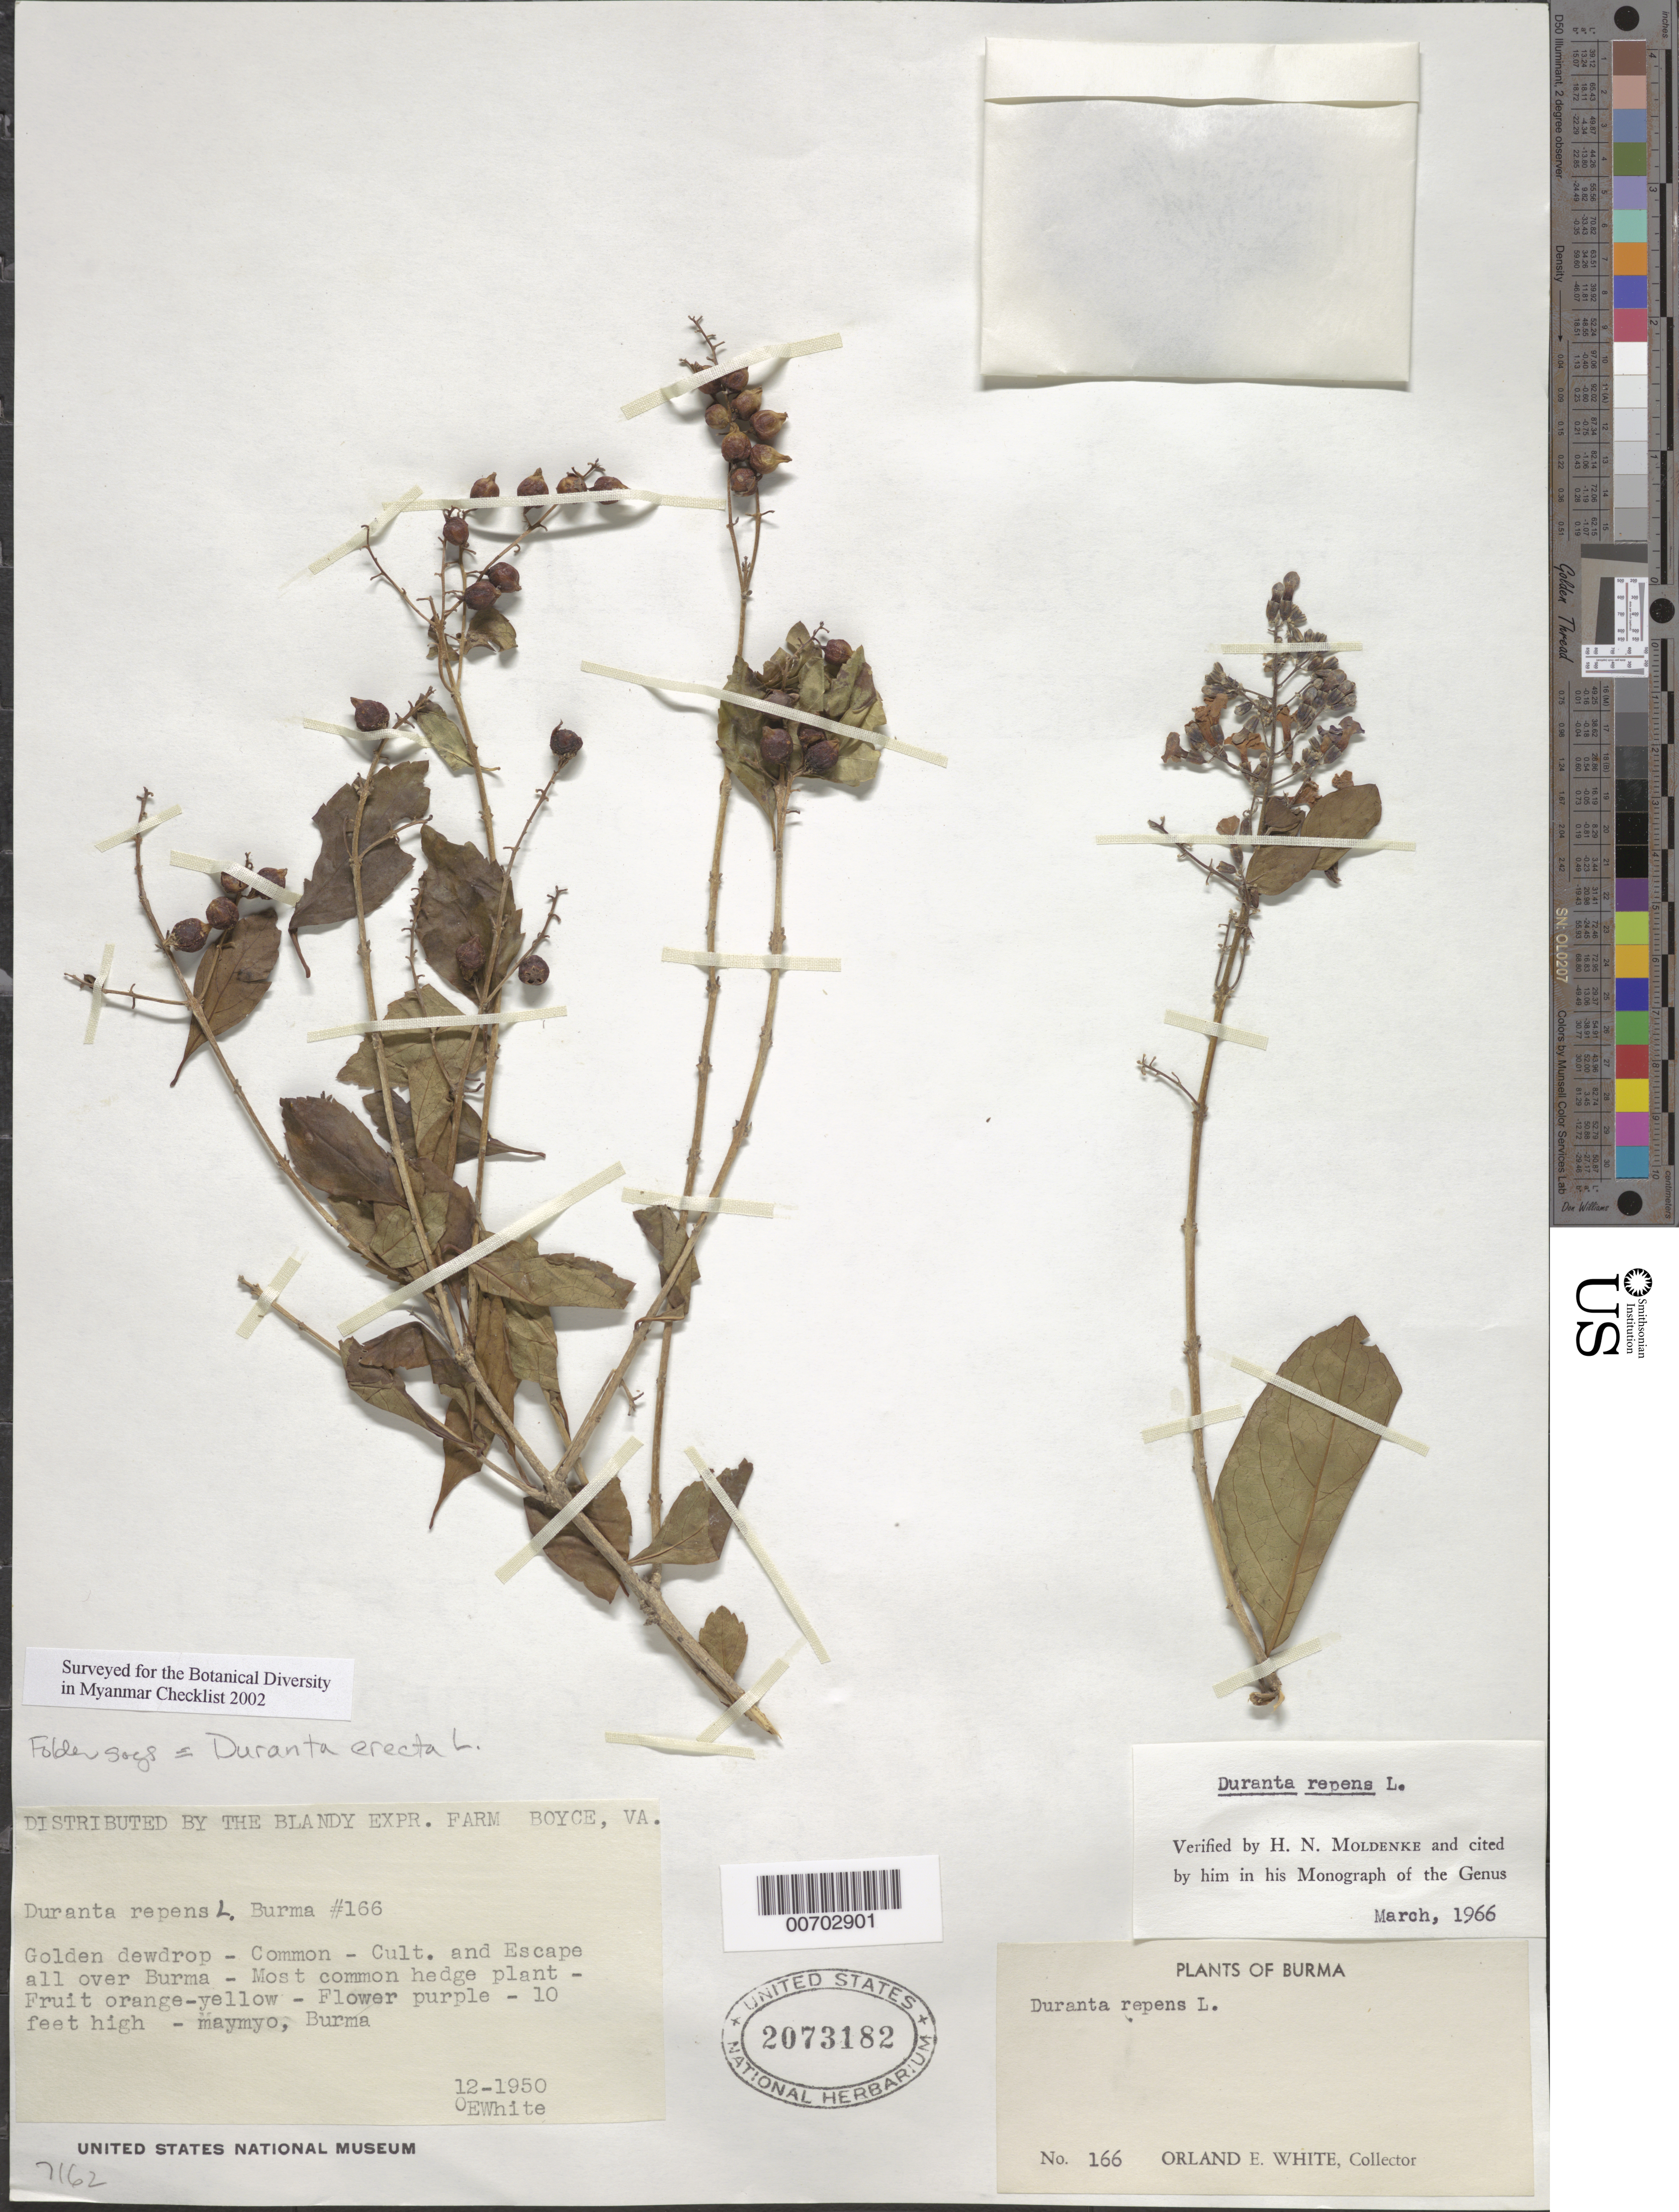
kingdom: Plantae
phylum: Tracheophyta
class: Magnoliopsida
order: Lamiales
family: Verbenaceae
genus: Duranta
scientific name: Duranta erecta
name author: L.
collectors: O. E. White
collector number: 166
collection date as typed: Dec 1950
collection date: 1950-12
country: Myanmar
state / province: Mandalay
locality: Maymyo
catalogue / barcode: US 2073182